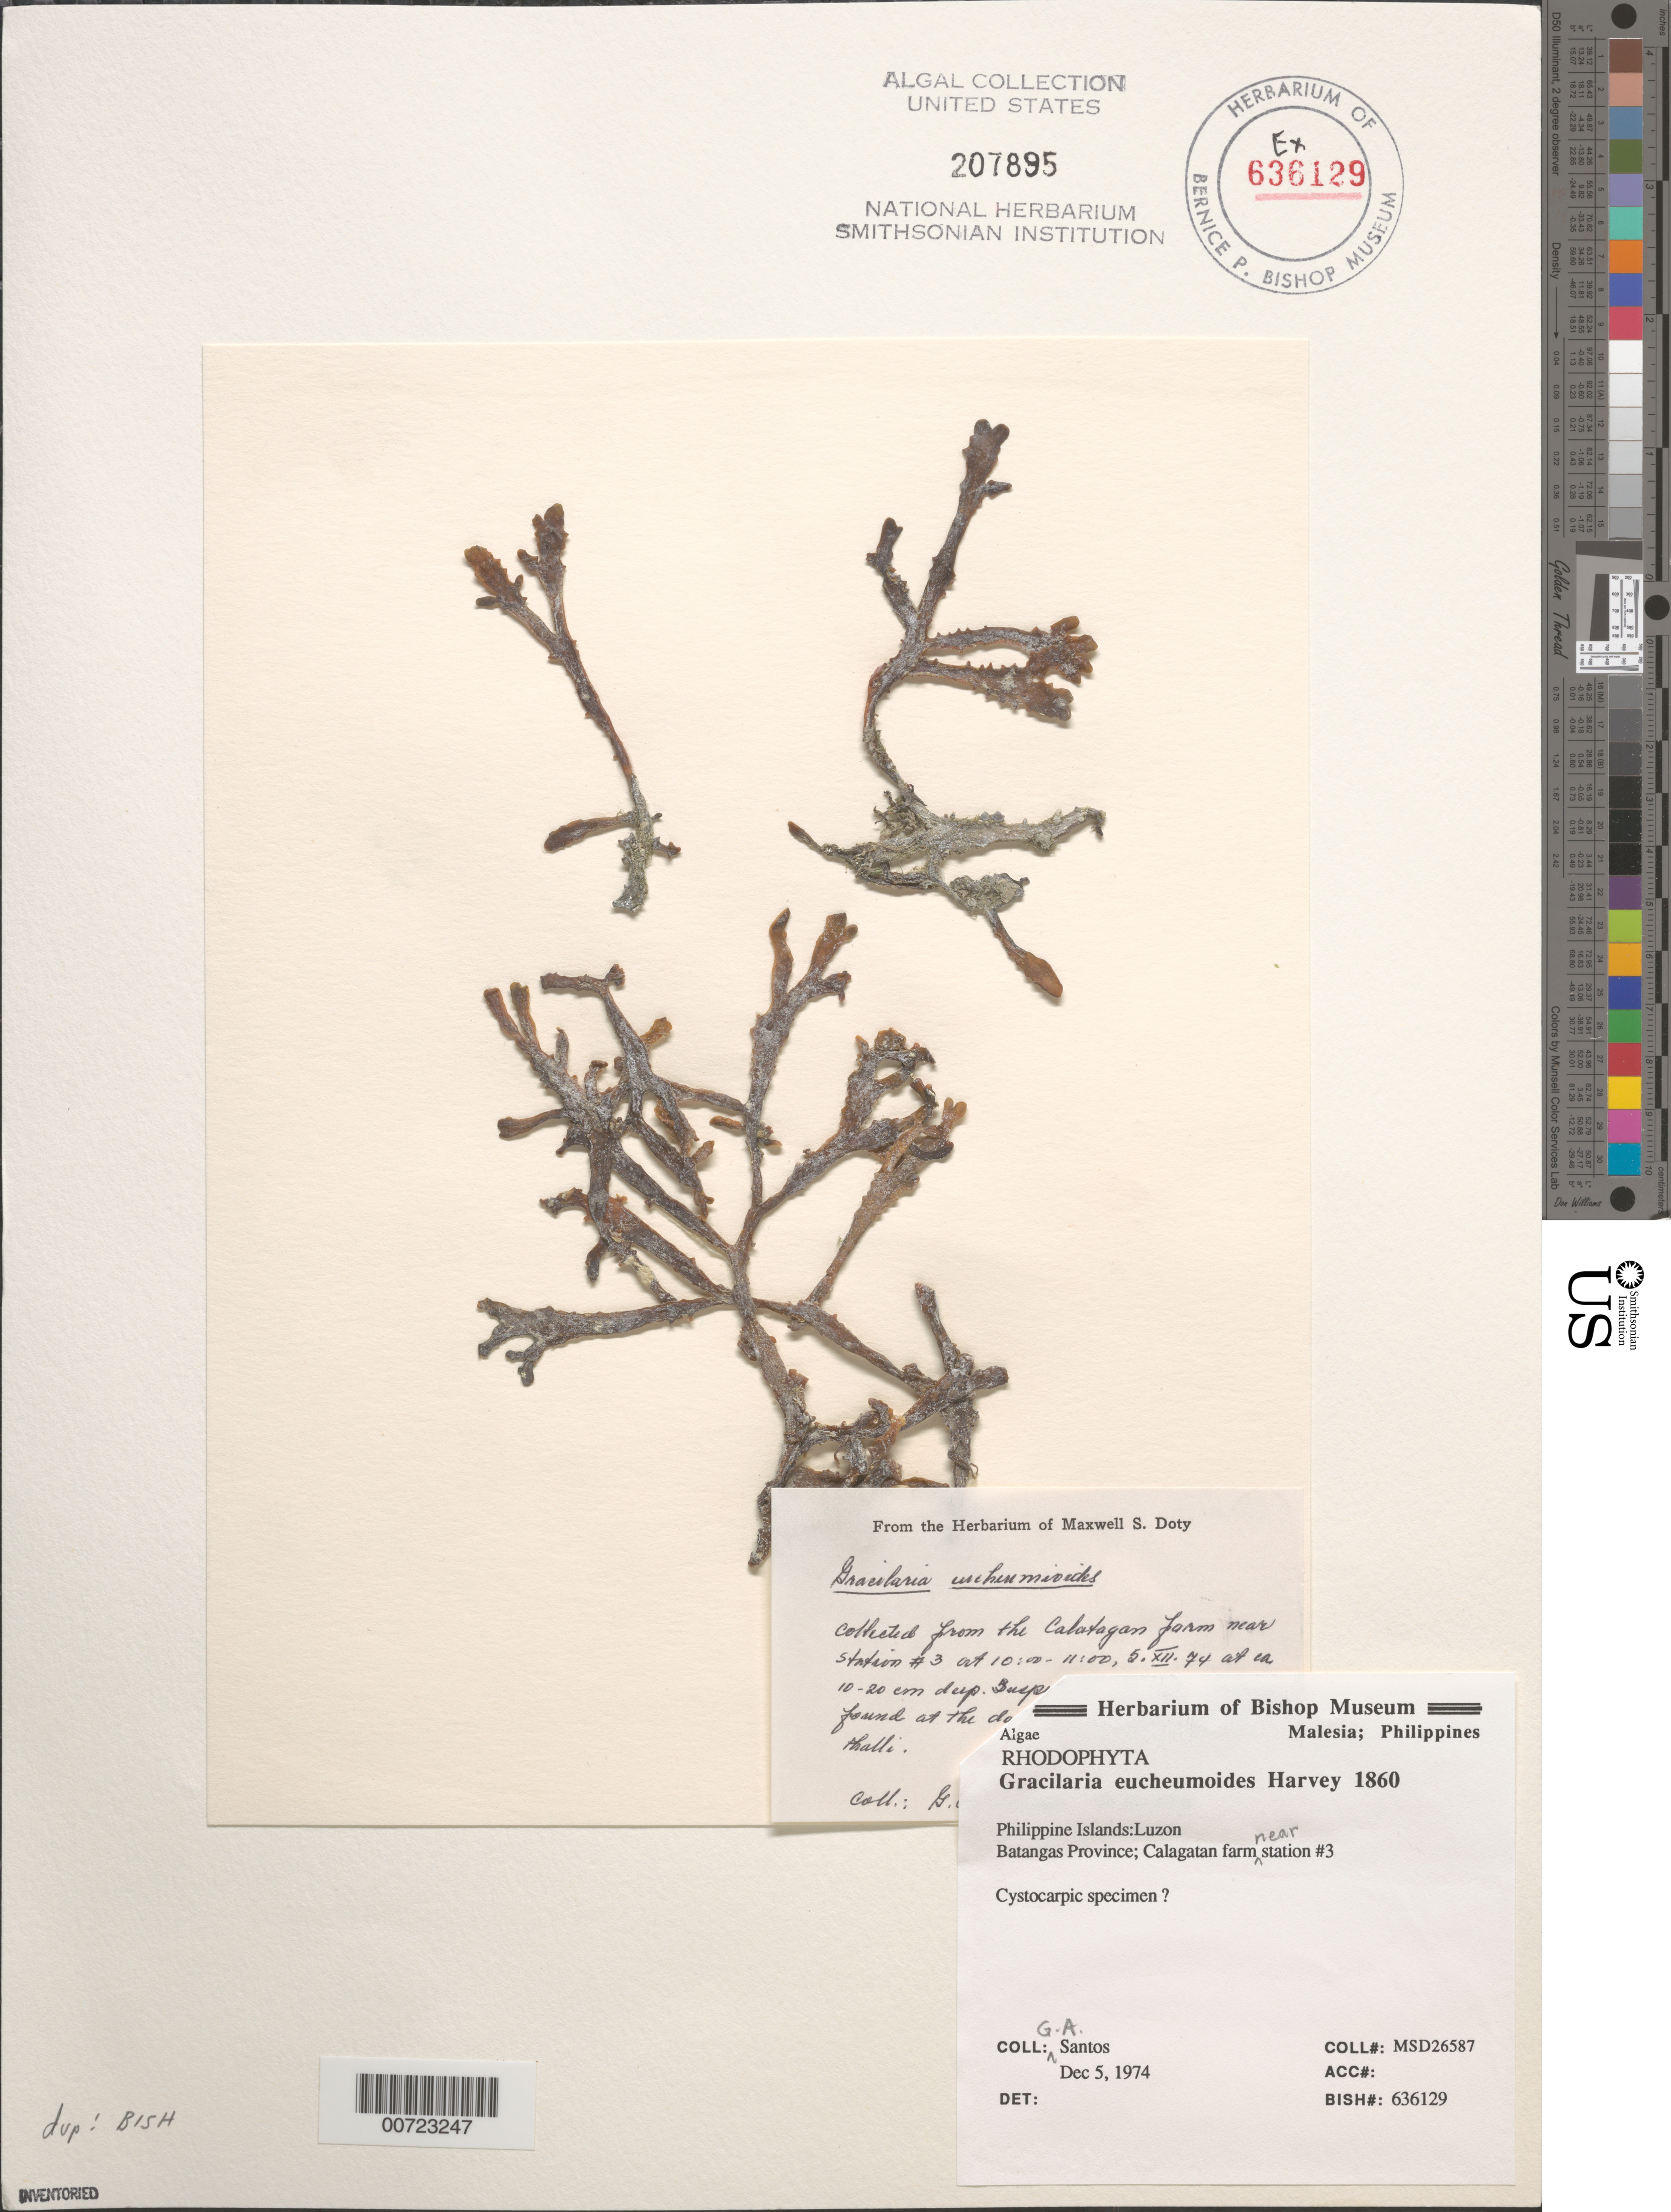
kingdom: Plantae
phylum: Rhodophyta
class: Florideophyceae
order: Gracilariales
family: Gracilariaceae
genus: Gracilaria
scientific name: Gracilaria eucheumioides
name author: Harv.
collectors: G. Santos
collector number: MSD 26587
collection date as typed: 05 Dec 1974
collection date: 1974-12-05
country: Philippines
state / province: Calabarzon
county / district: Batangas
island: Luzon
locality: Calatagan farm near station 3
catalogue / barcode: US 207895